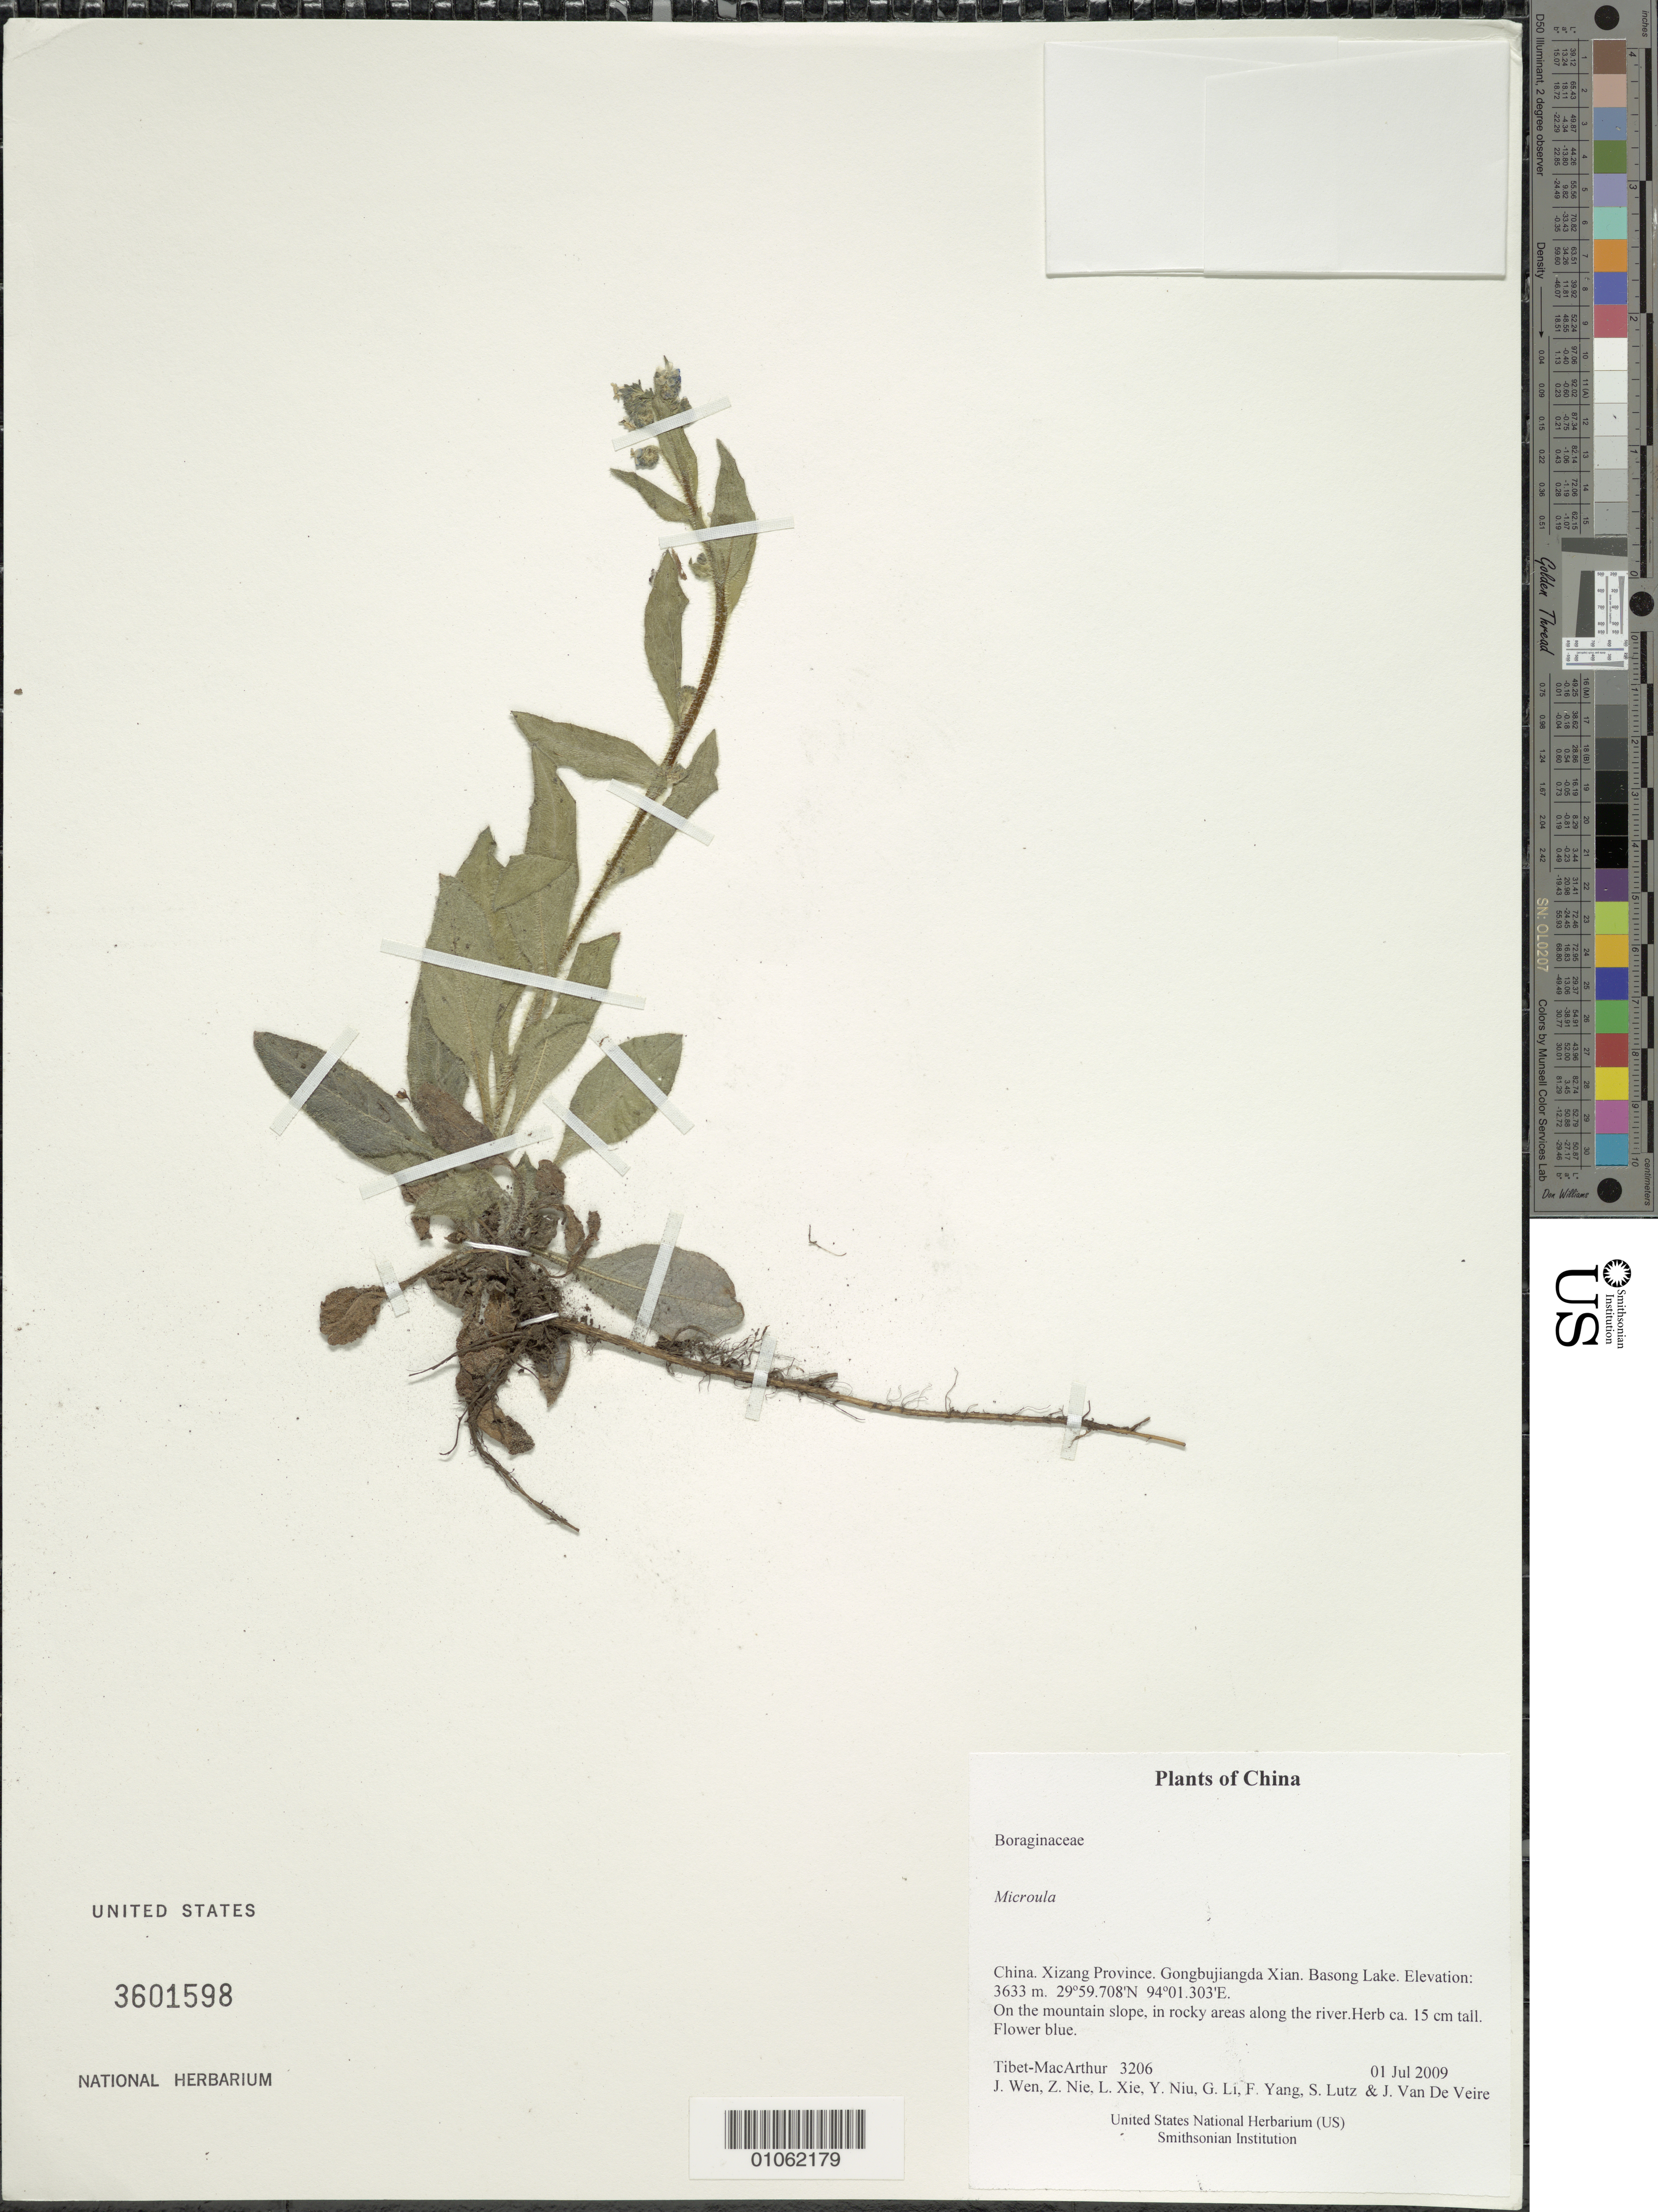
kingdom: Plantae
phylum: Tracheophyta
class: Magnoliopsida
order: Boraginales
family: Boraginaceae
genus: Microula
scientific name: Microula sp.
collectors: Tibet-MacArthur, J. Wen, Z. Nie, L. Xie, Y. Niu, G. Li, F. Yang, S. Lutz & J. Van De Veire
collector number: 3206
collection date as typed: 01 Jul 2009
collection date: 2009-07-01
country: China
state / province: Xizang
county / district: Gongbujiangda Xian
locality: Basong Lake.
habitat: On the mountain slope, in rocky areas along the river.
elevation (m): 3633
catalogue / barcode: US 3601598